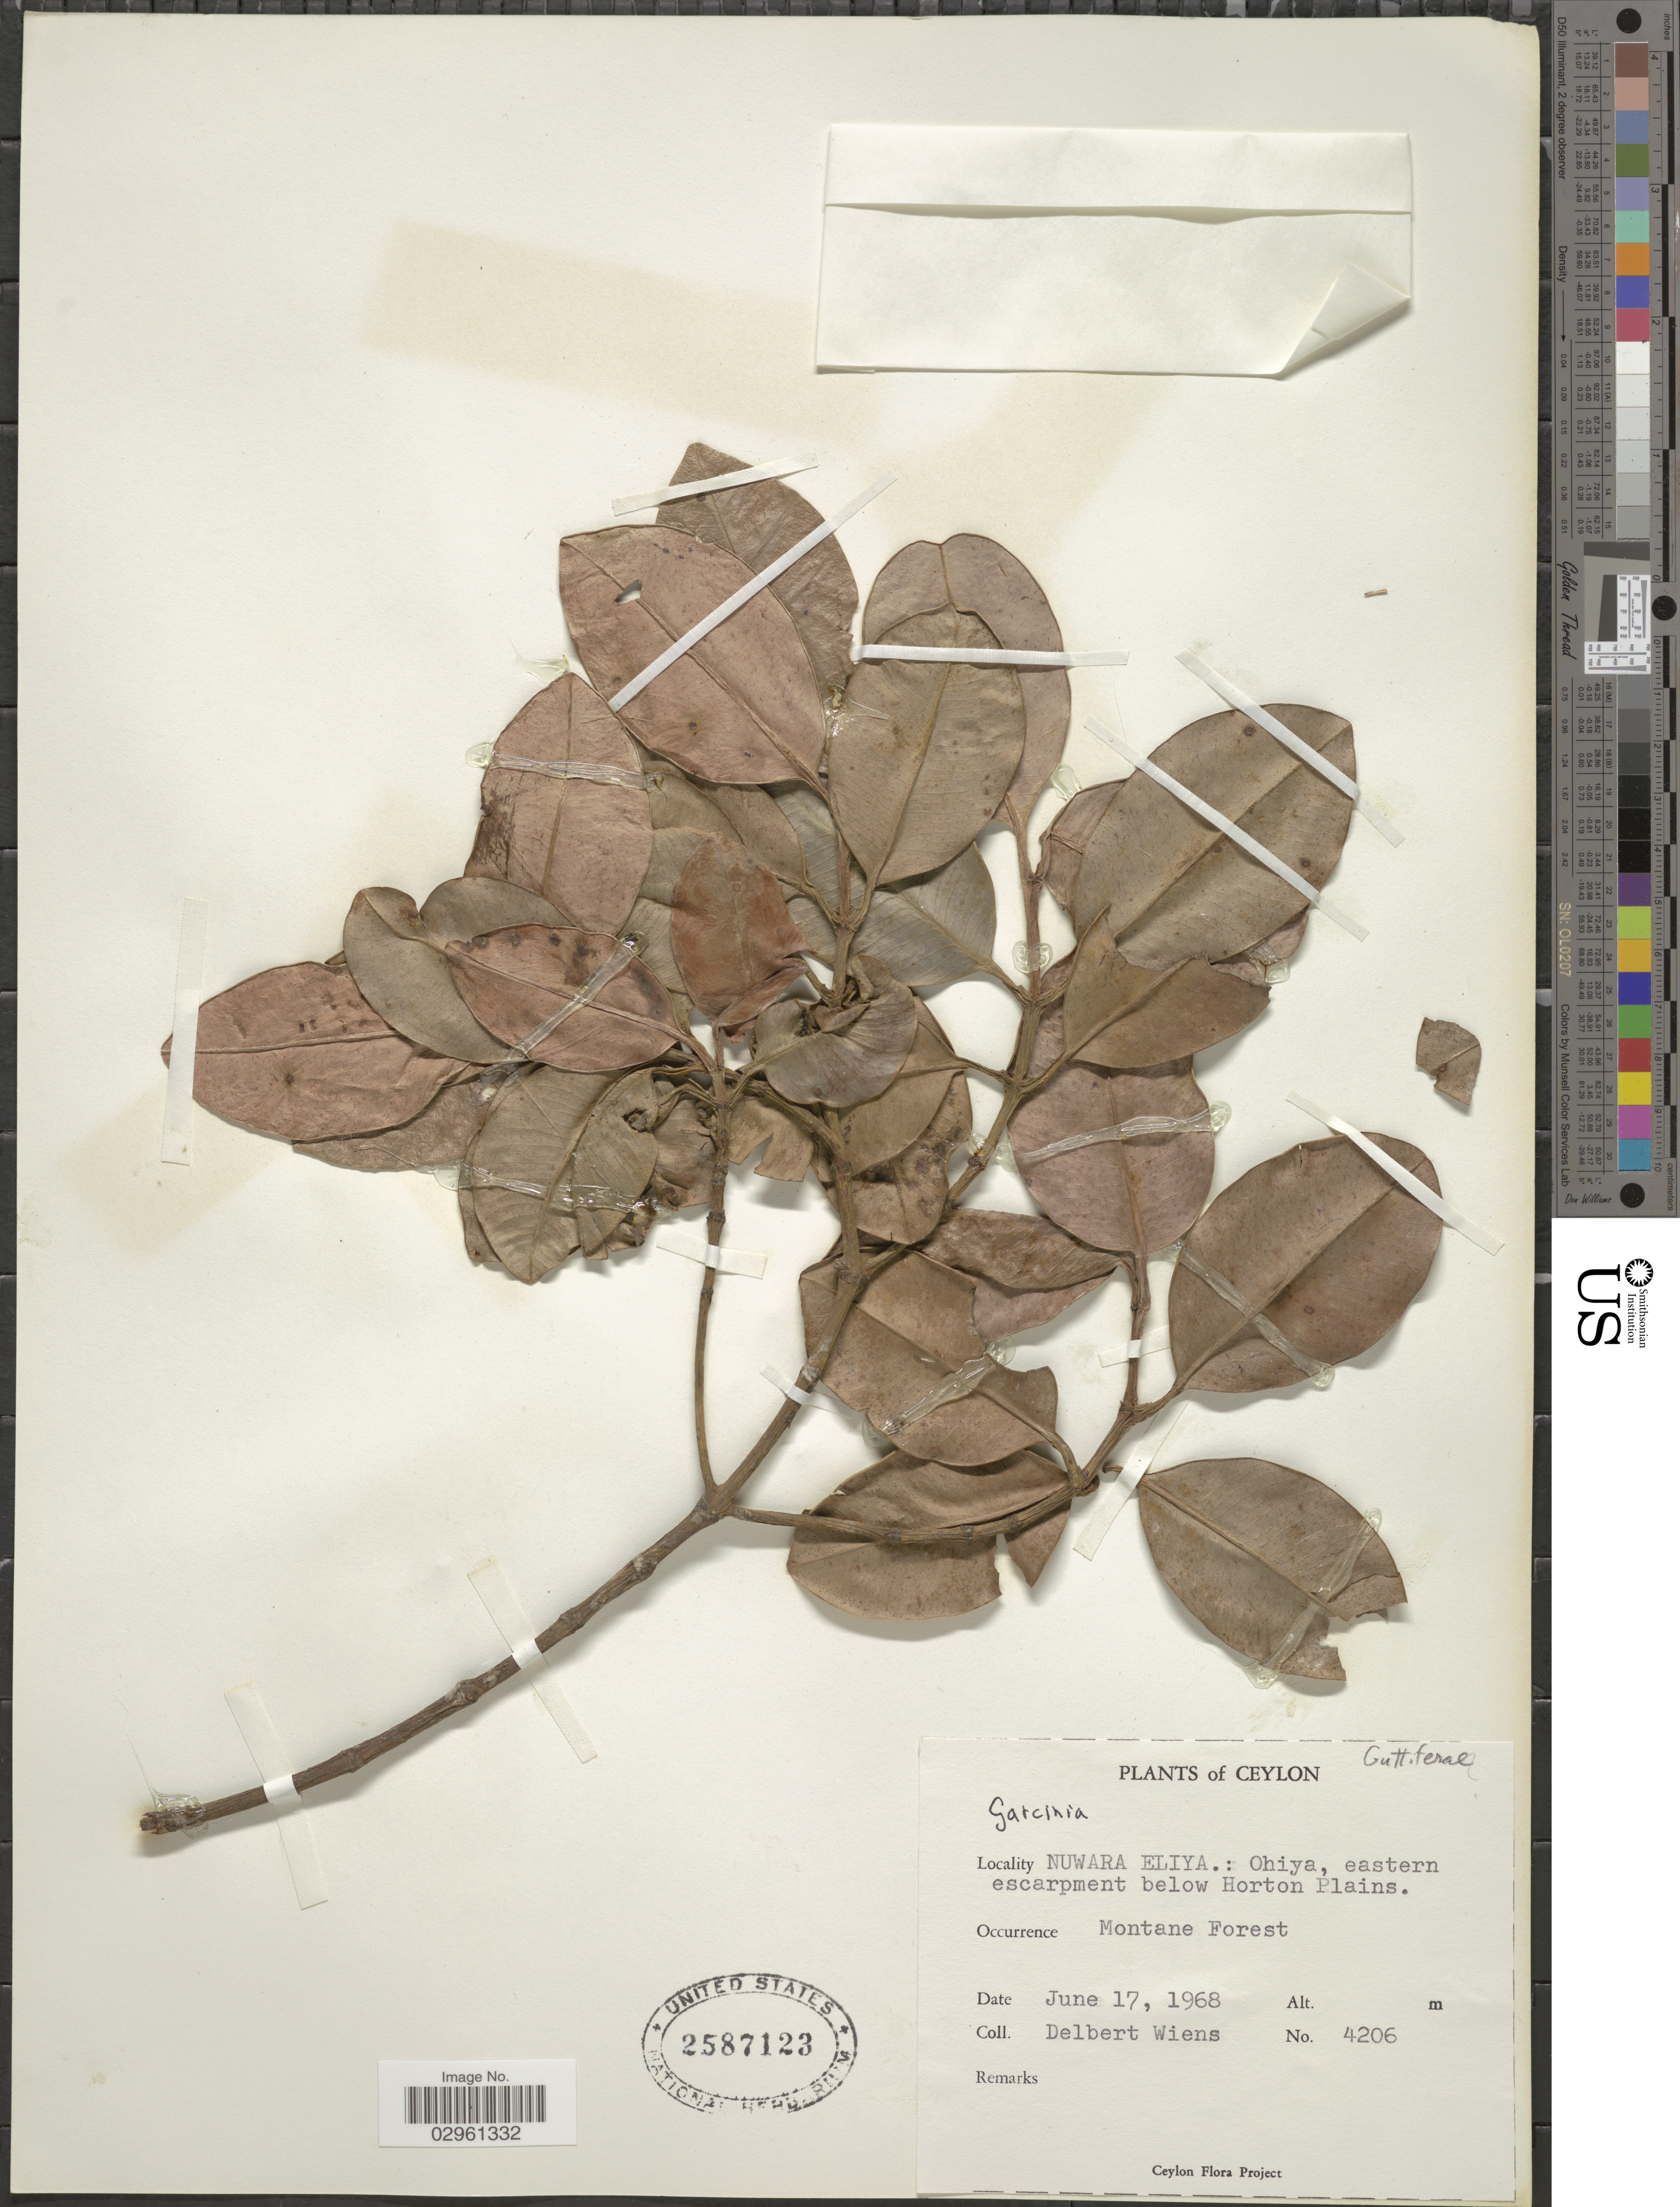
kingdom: Plantae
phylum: Tracheophyta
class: Magnoliopsida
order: Malpighiales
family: Clusiaceae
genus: Garcinia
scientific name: Garcinia sp.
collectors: D. Wiens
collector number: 4206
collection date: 1968-06-17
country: Sri Lanka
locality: Ceylon. Nuwara Eliya.: Ohiya, eastern escarpment below Horton Plains.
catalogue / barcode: US 2587123